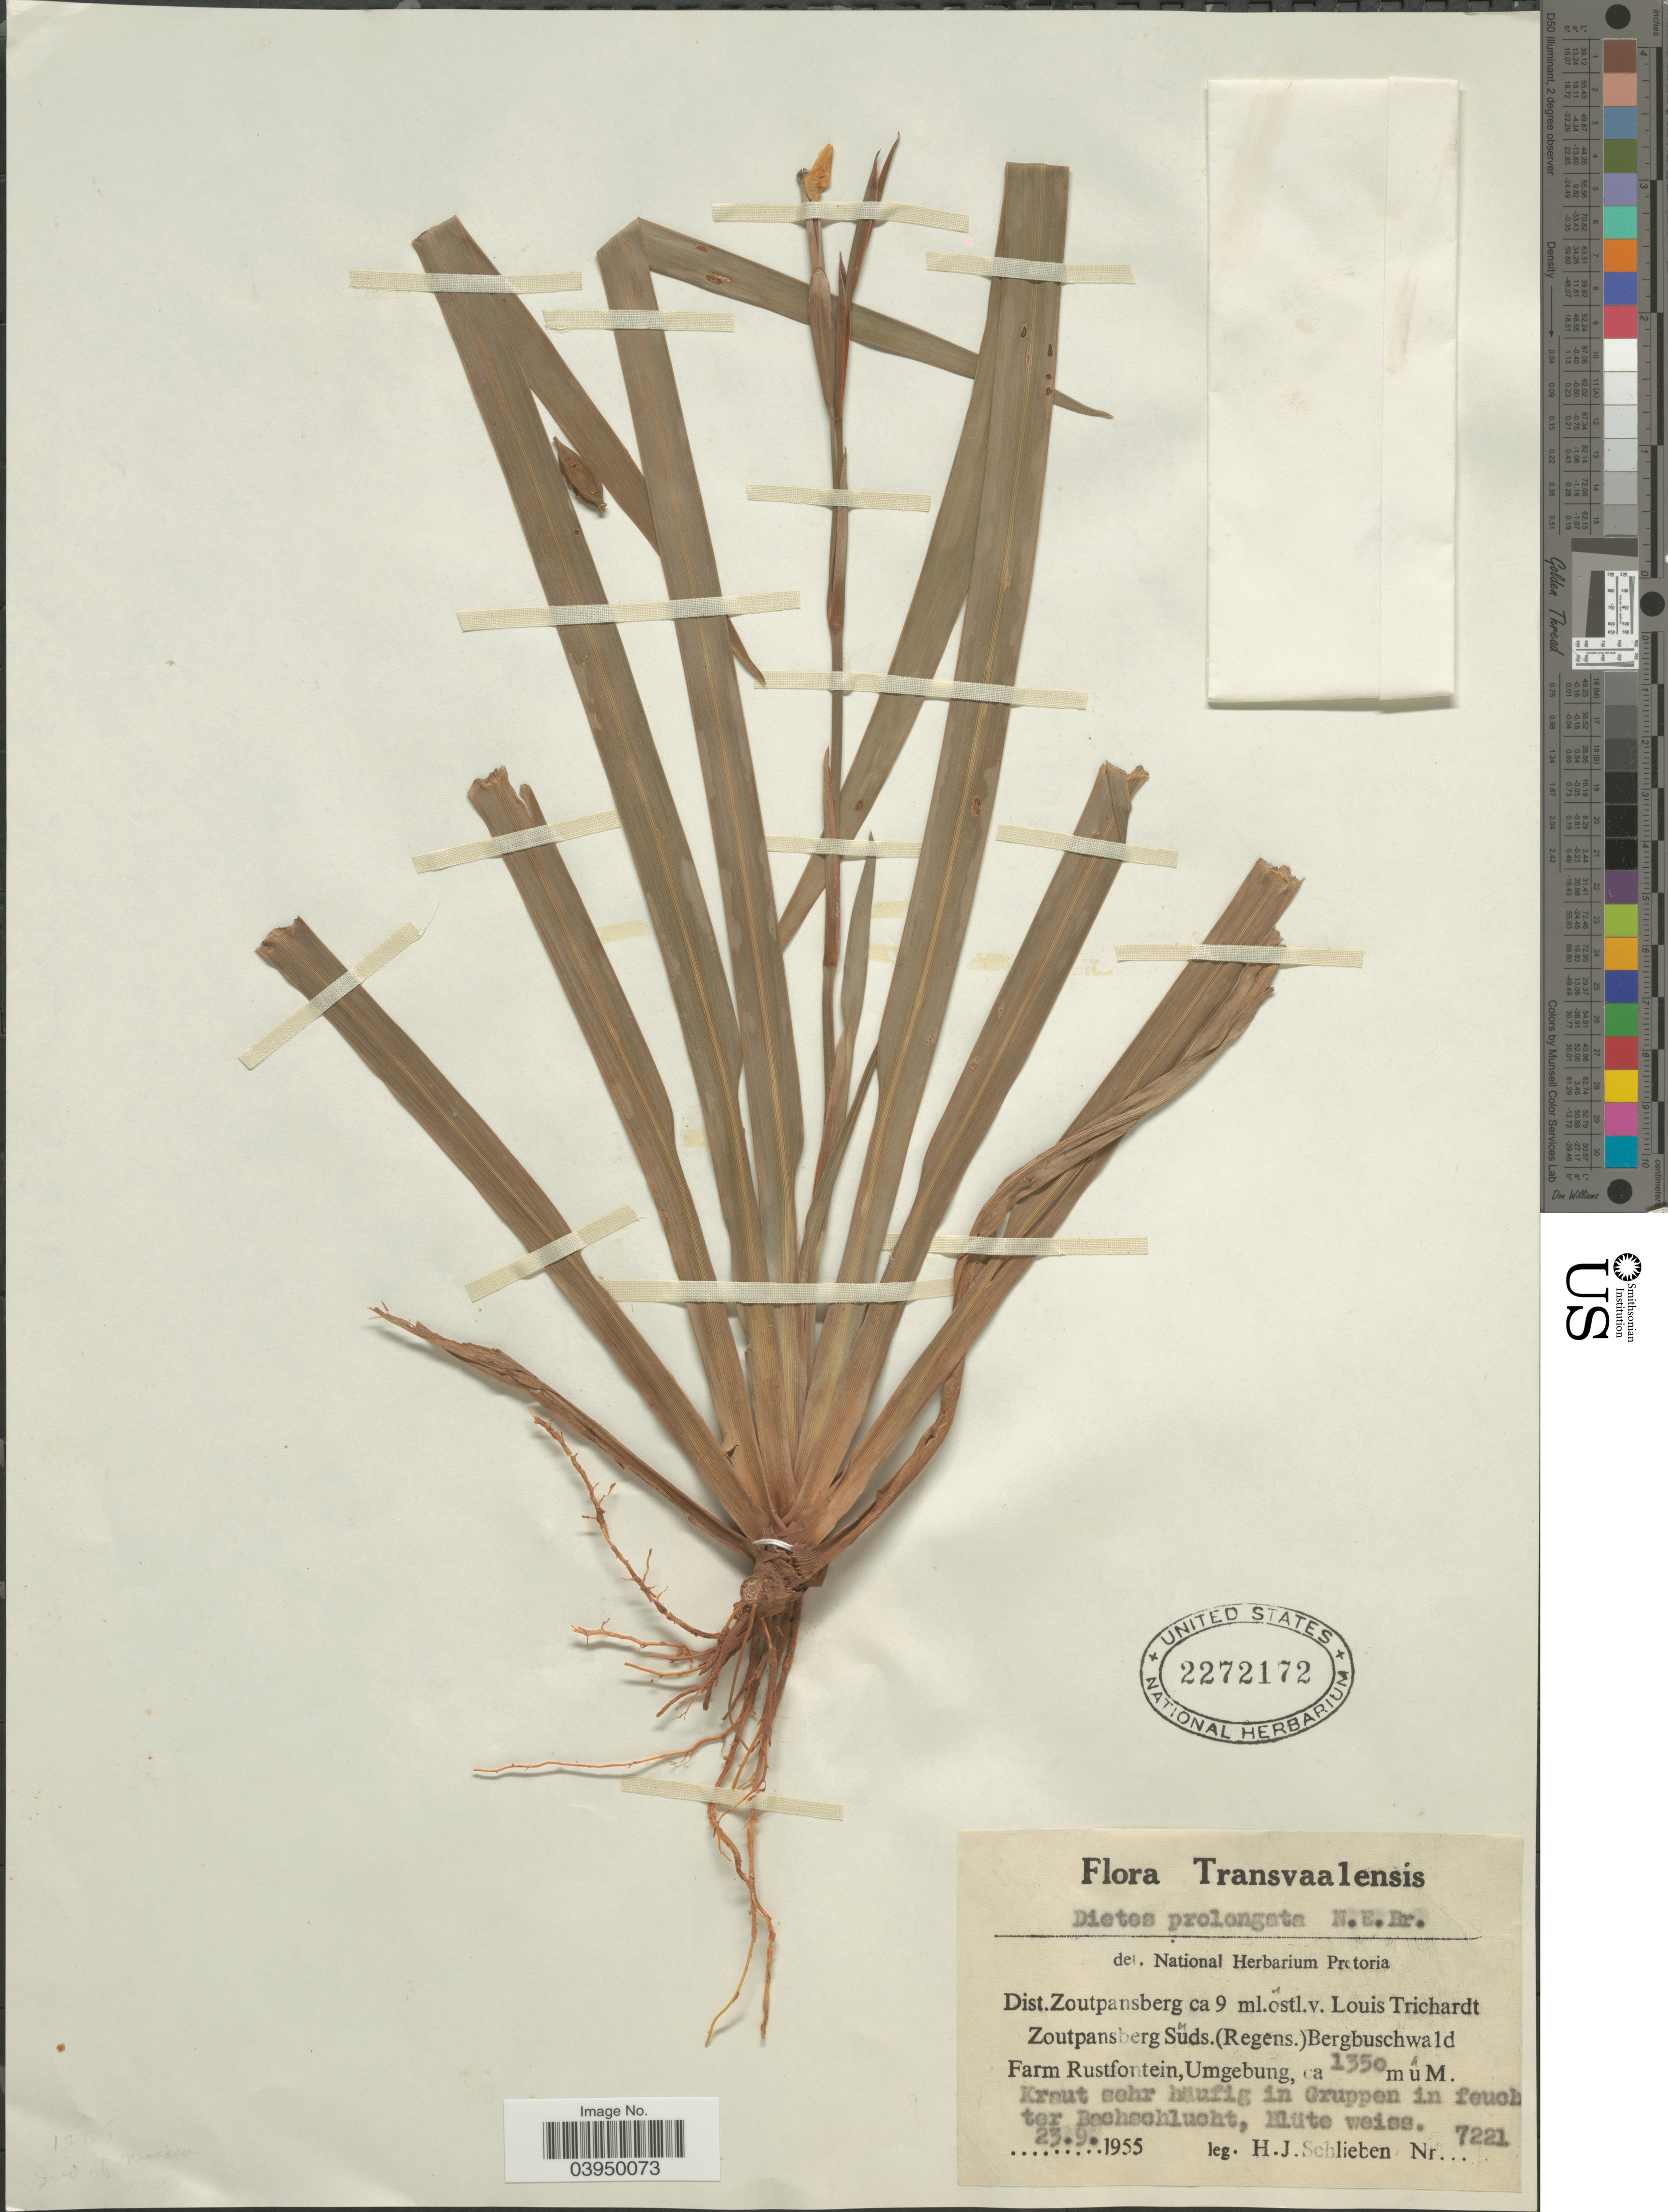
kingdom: Plantae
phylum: Tracheophyta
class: Liliopsida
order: Asparagales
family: Iridaceae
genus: Dietes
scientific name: Dietes prolongata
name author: (Baker) N.E. Br.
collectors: H. J. Schlieben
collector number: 7221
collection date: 1955-09-23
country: South Africa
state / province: Limpopo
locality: Transvaalensis. Dist. Zoutpansberg ca 9 ml.ostl.v. Louis Trichardt Zoutpansberg Süds.(Regens.)Bergbuschwald Farm Rustfontein, Umgebung.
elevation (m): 1350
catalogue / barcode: US 2272172